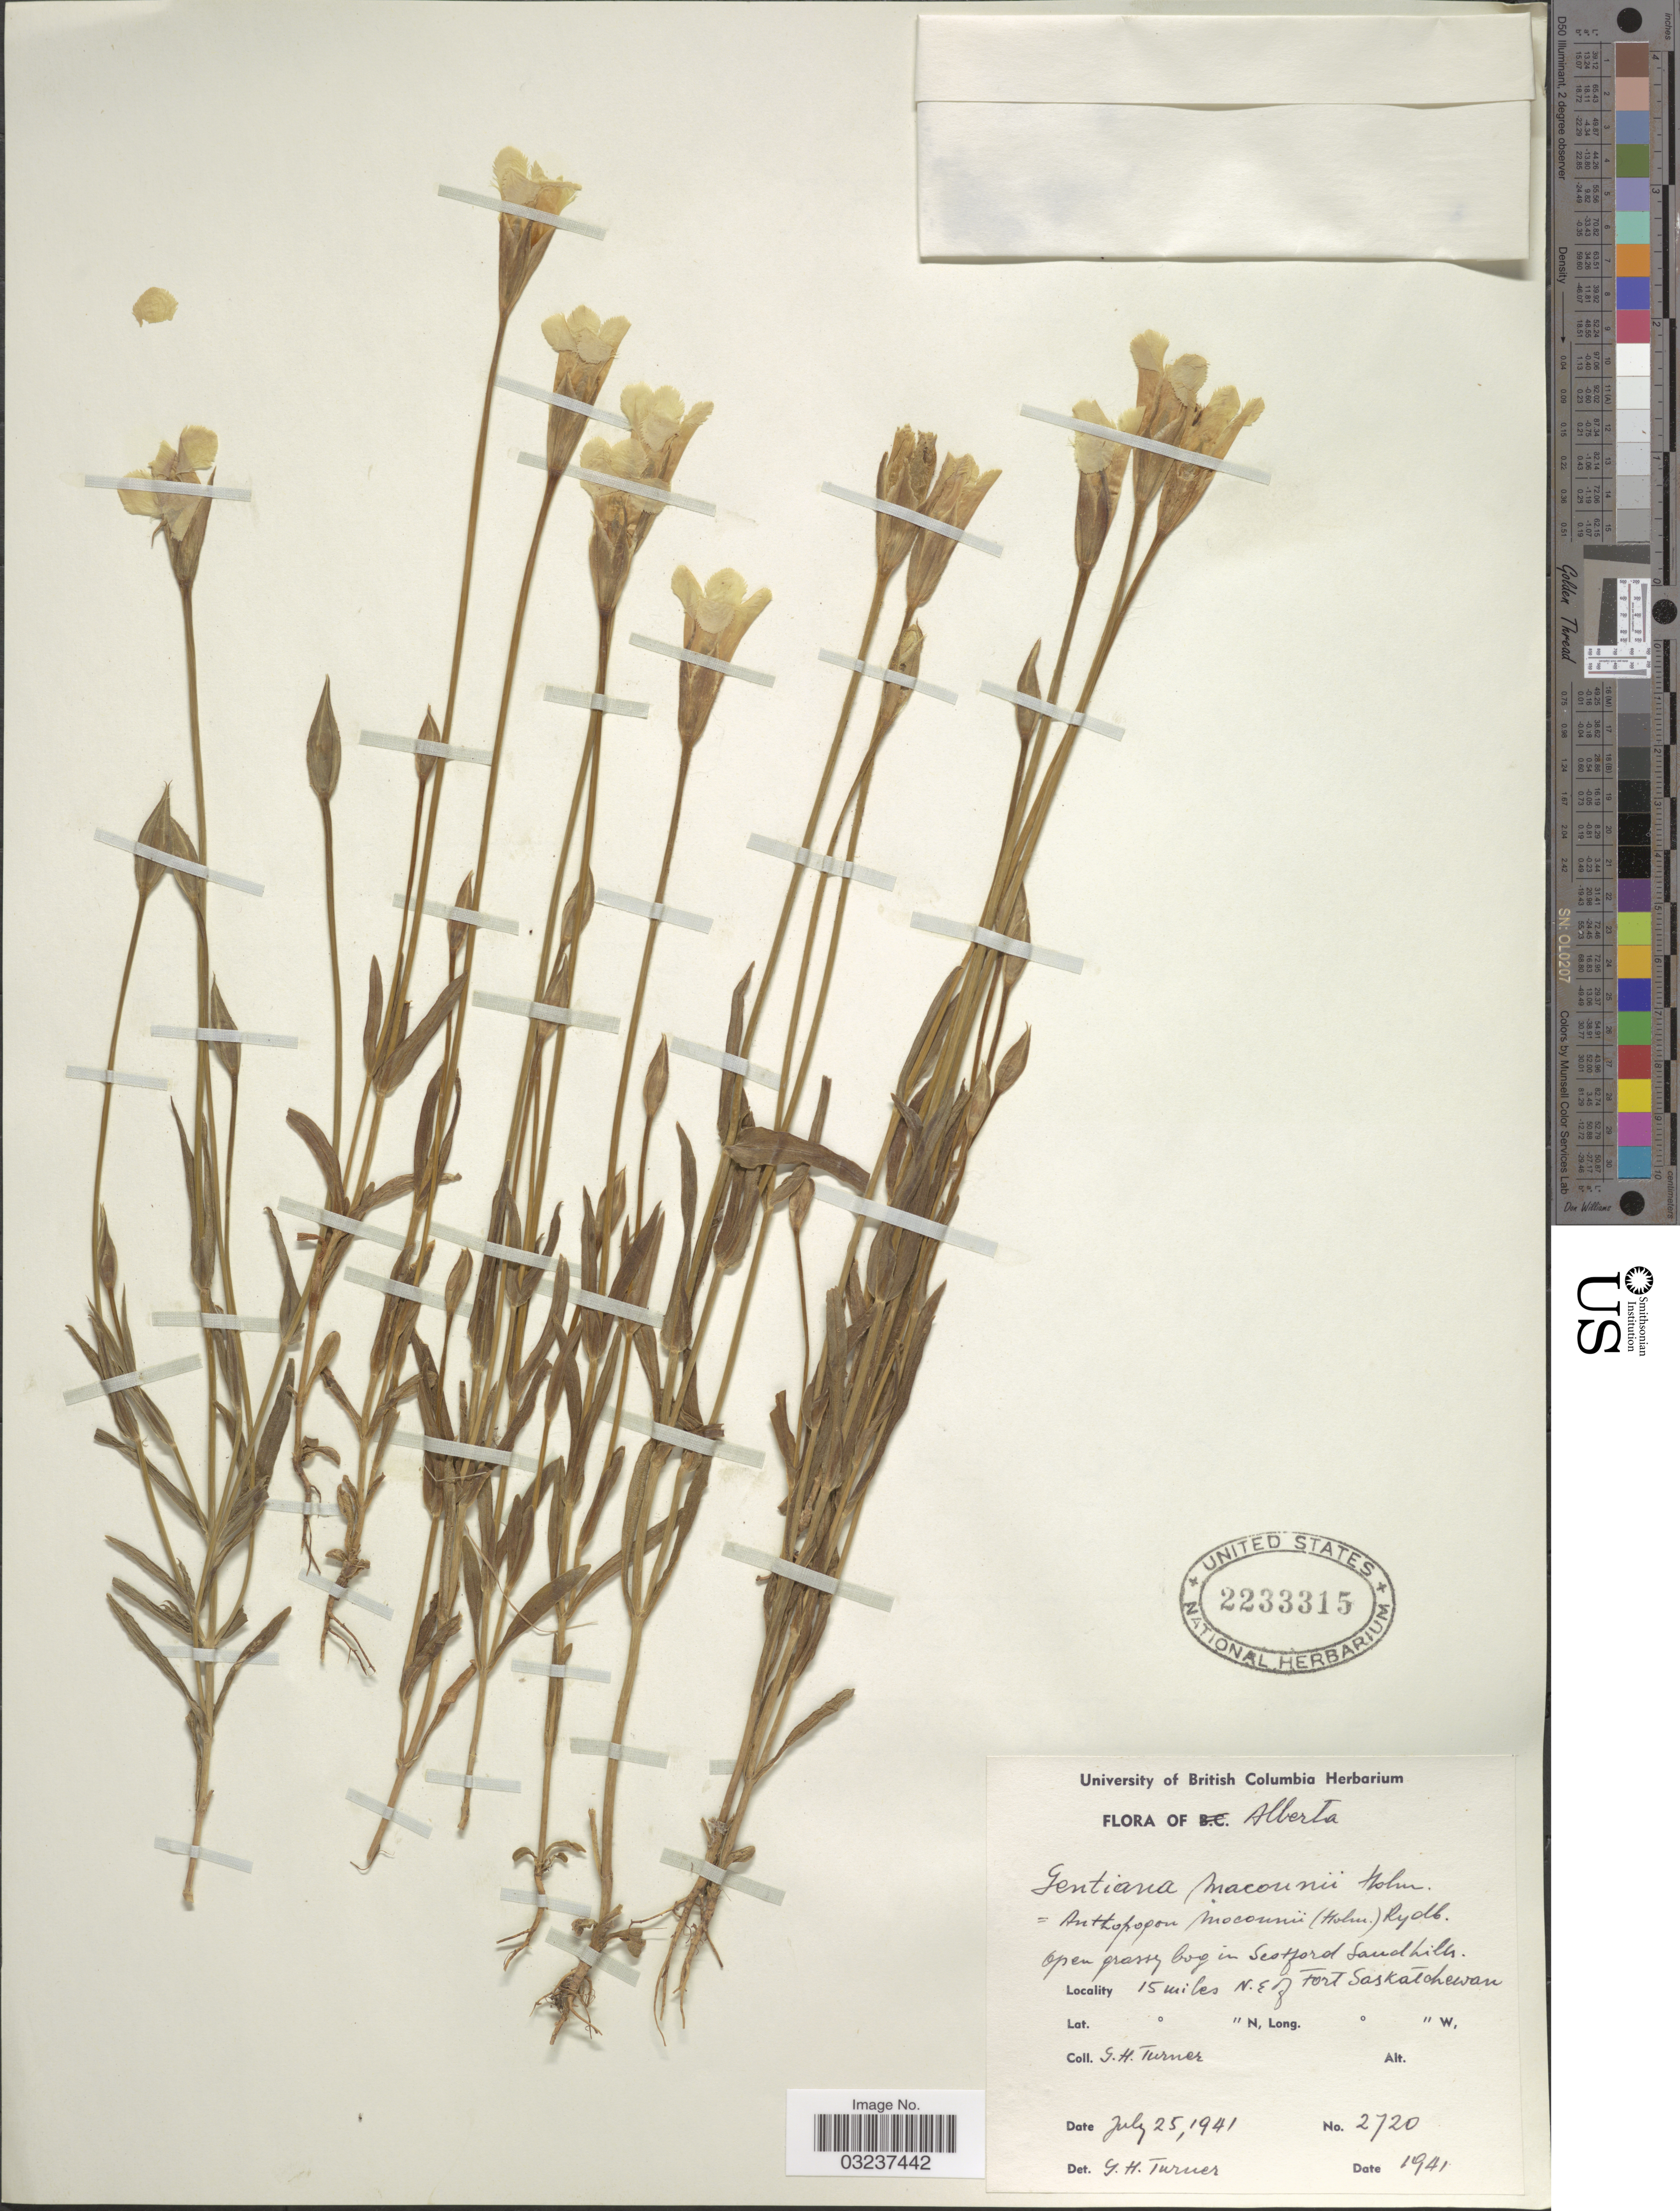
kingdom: Plantae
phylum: Tracheophyta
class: Magnoliopsida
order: Gentianales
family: Gentianaceae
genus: Gentianella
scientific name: Gentianella crinita subsp. macounii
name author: (Holm) J.M. Gillett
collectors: G. H. Turner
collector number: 2720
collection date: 1941-07-25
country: Canada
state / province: Alberta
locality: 15 miles N. E. of Fort Saskatchewan.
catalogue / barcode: US 2233315